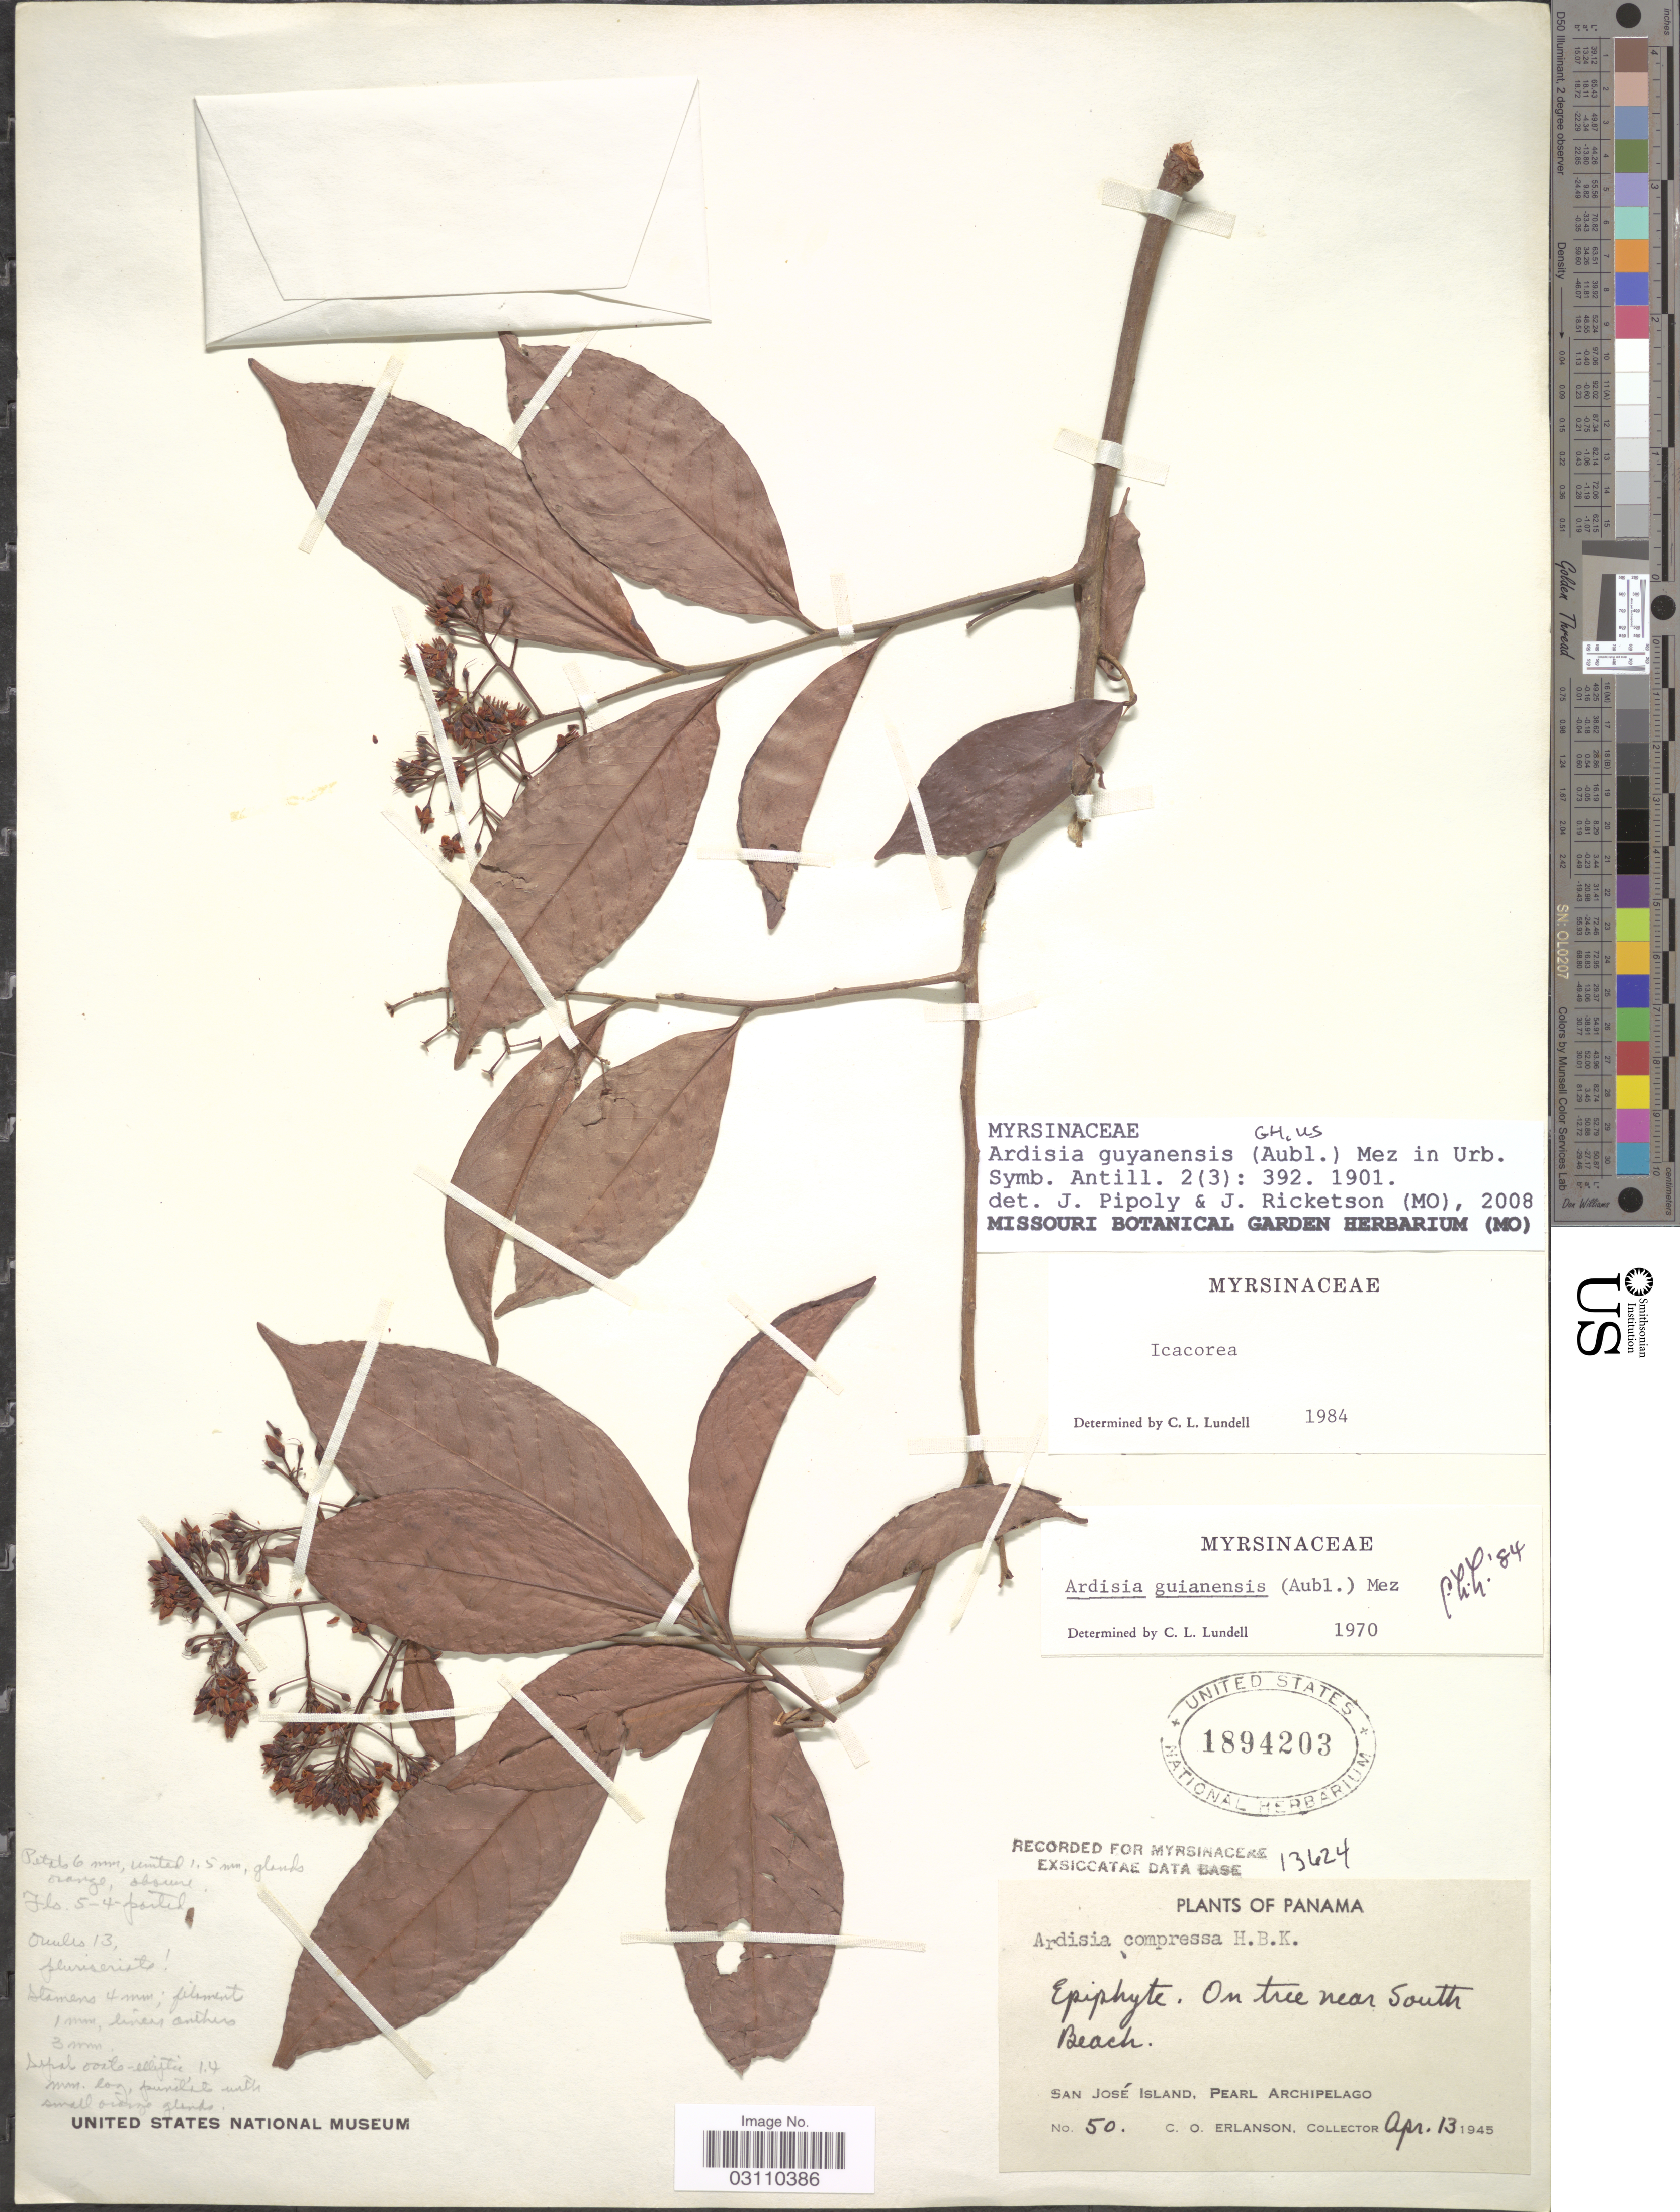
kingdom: Plantae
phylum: Tracheophyta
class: Magnoliopsida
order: Ericales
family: Primulaceae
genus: Ardisia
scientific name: Ardisia guianensis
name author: (Aubl.) Mez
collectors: C. O. Erlanson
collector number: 50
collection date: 1945-04-13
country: Panama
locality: Near South Beach. San José Island, Pearl Archipelago.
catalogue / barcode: US 1894203